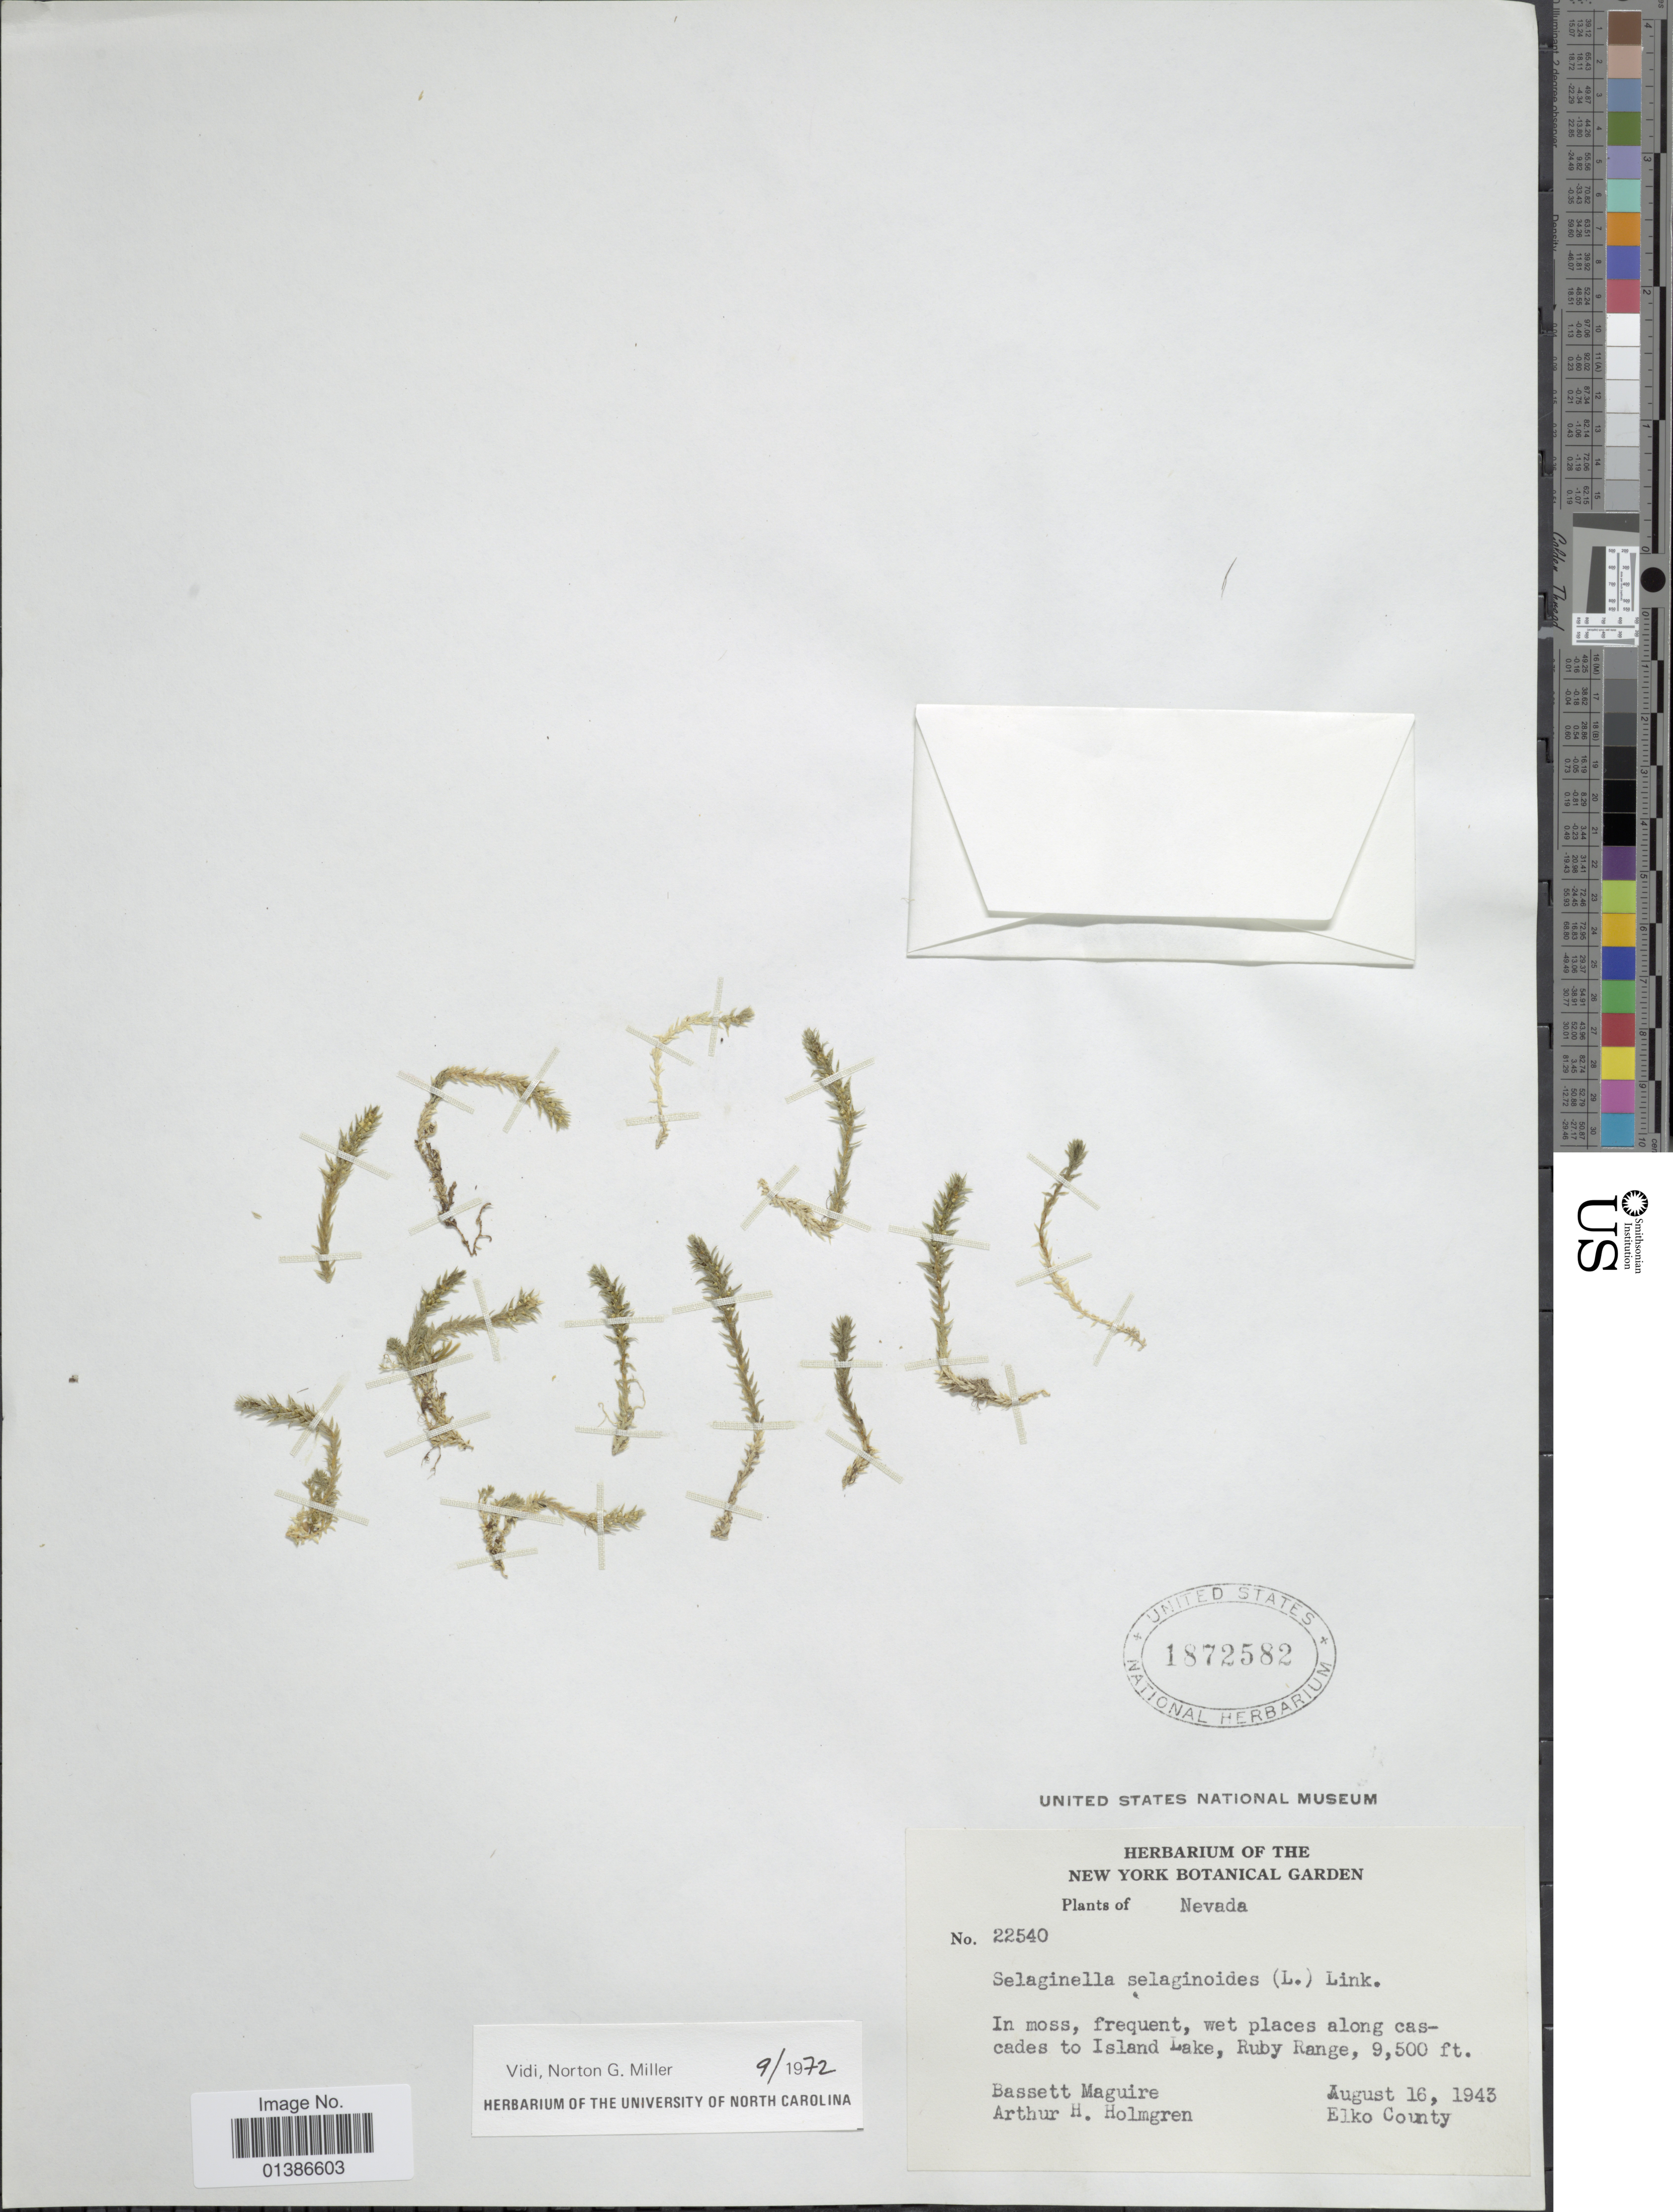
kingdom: Plantae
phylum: Tracheophyta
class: Lycopodiopsida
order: Selaginellales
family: Selaginellaceae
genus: Selaginella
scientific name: Selaginella underwoodii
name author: Hieron.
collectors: B. Maguire & A. H. Holmgren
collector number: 22540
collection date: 1943-08-16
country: United States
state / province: Nevada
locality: In moss, frequent, wet places along cascades to Island Lake, Ruby Range, Elko County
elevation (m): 2896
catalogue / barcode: US 1872582